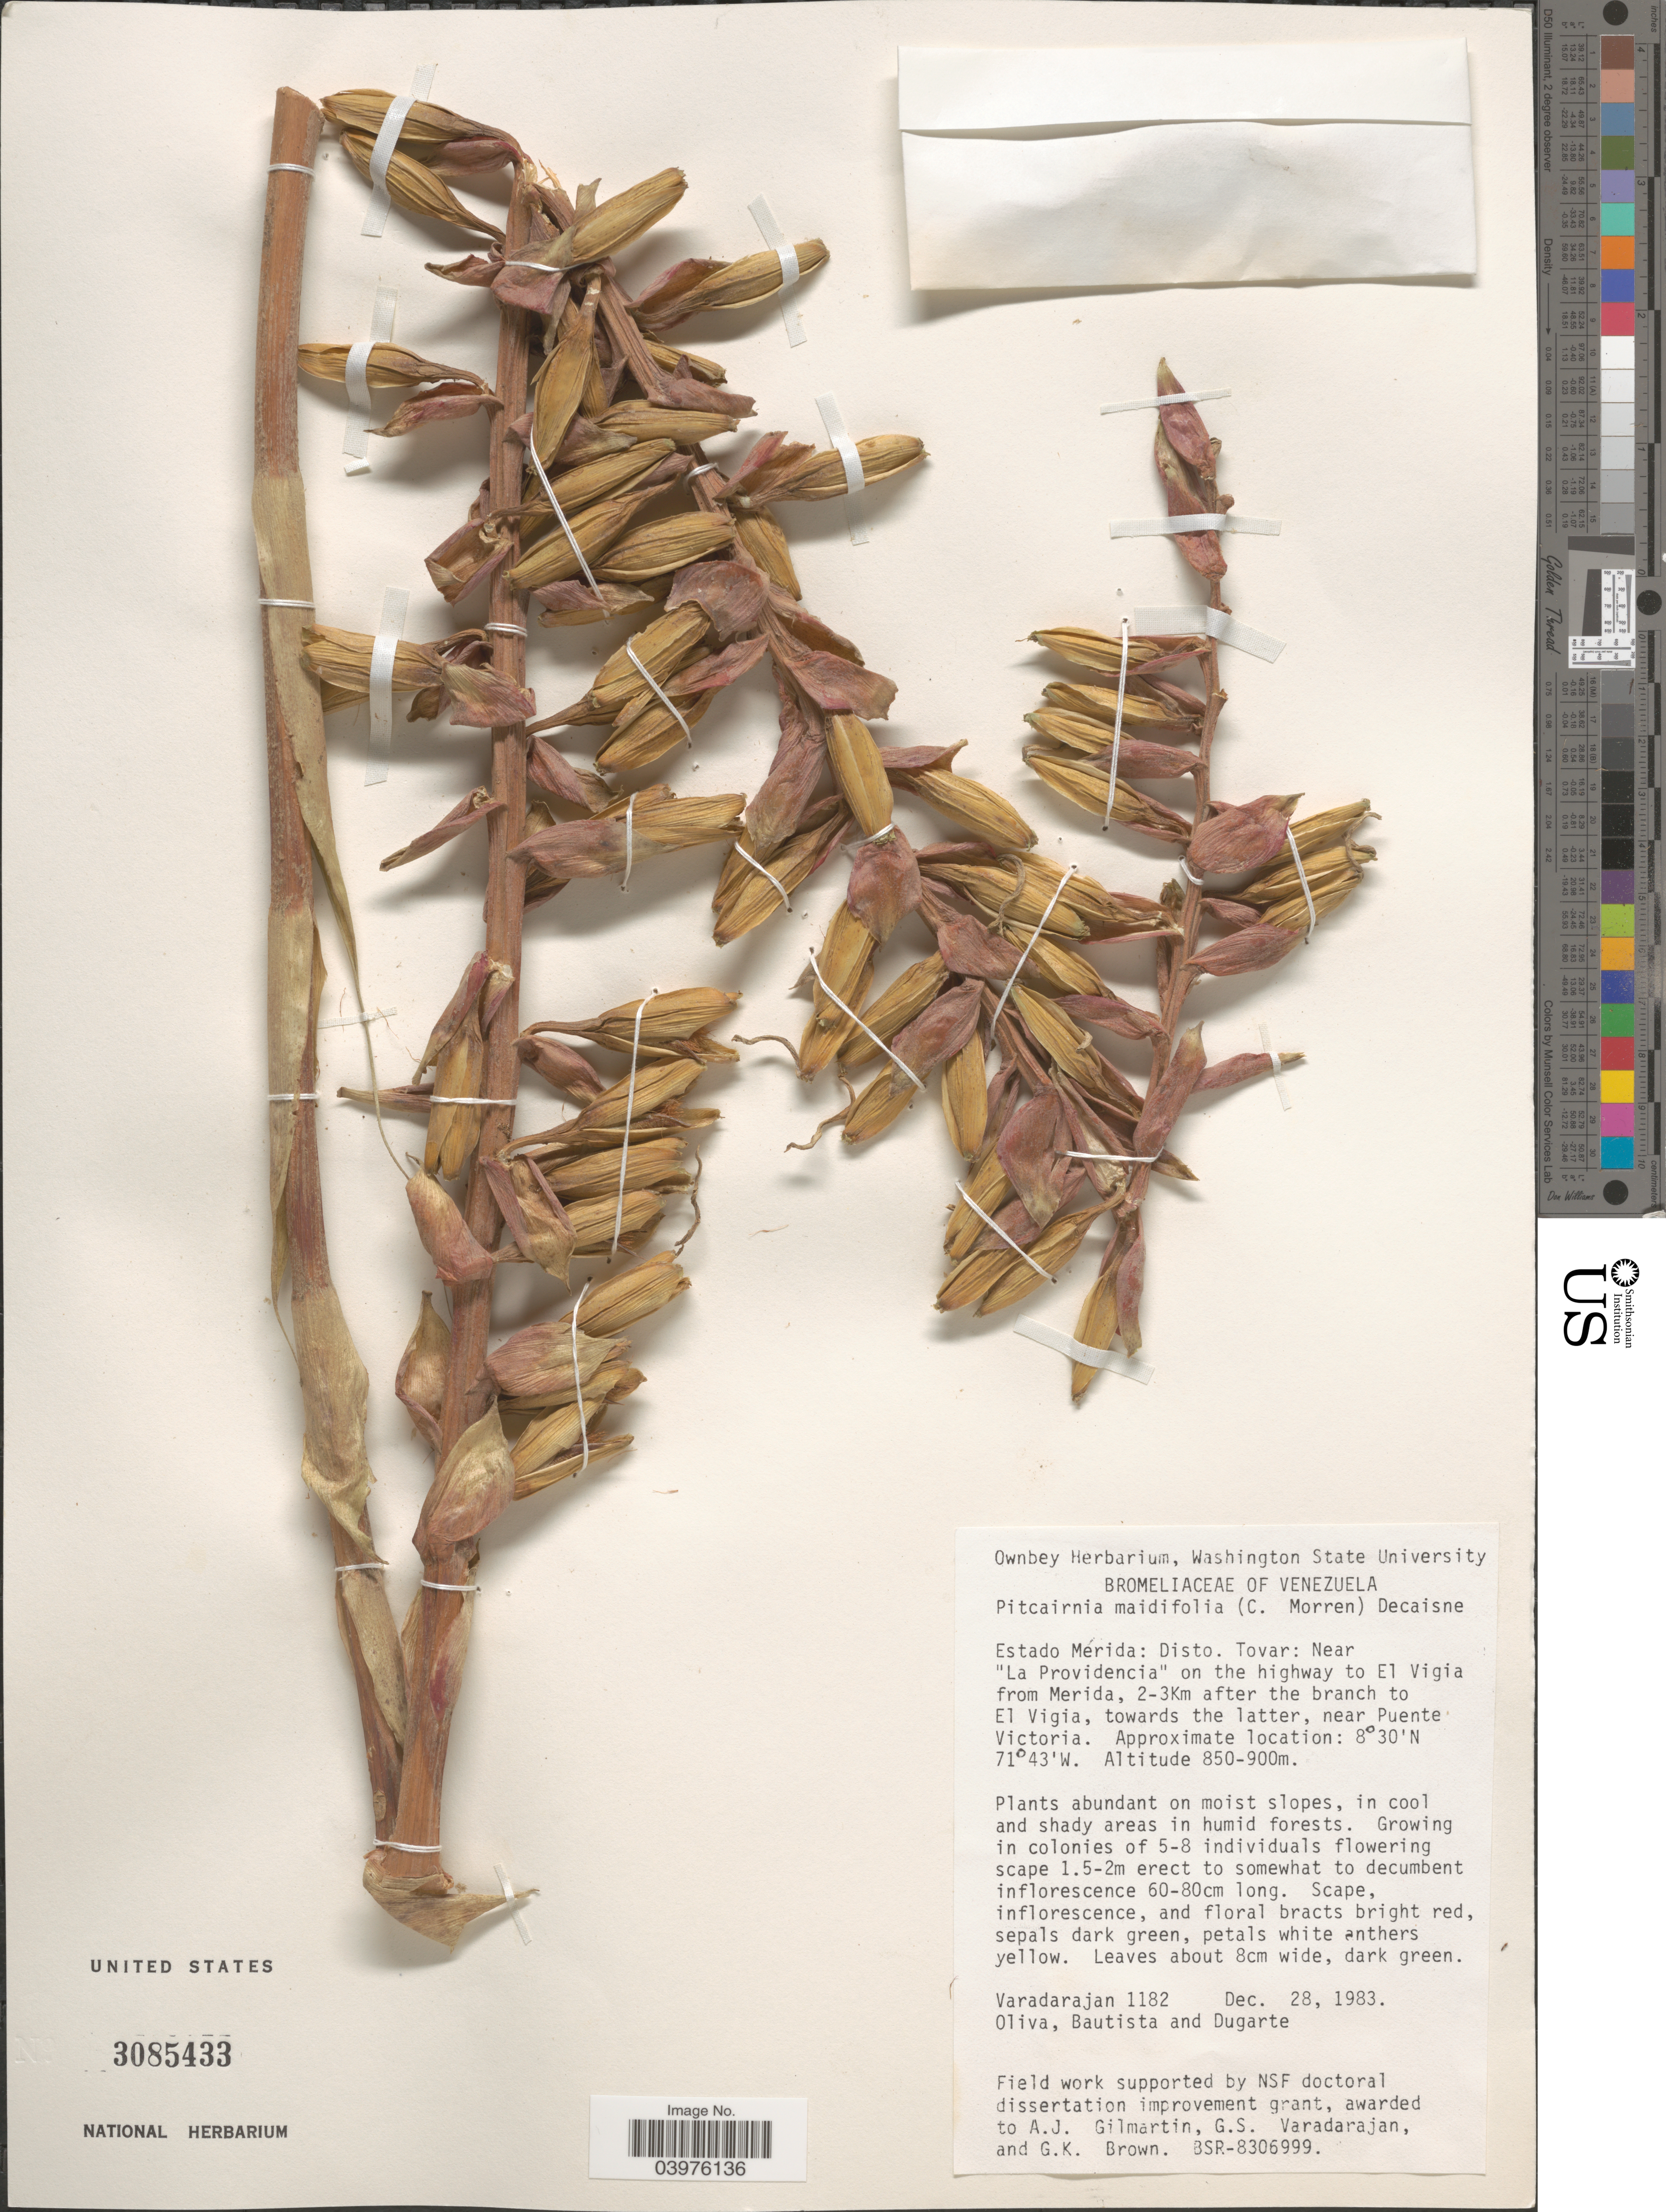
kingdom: Plantae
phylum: Tracheophyta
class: Liliopsida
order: Poales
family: Bromeliaceae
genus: Pitcairnia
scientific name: Pitcairnia maidifolia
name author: (C. Morren) Decne. ex Planch.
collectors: G. S. Varadarajan, -. Oliva, -. Bautista & Dugarte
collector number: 1182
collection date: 1983-12-28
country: Venezuela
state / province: Merida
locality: Disto. Tovar: Near 'La Providencia' on the highway to El Vigia from Merida, 2-3Km after the branch to El Vigia, towards the latter, near Puente Victoria.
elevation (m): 850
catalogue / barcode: US 3085433